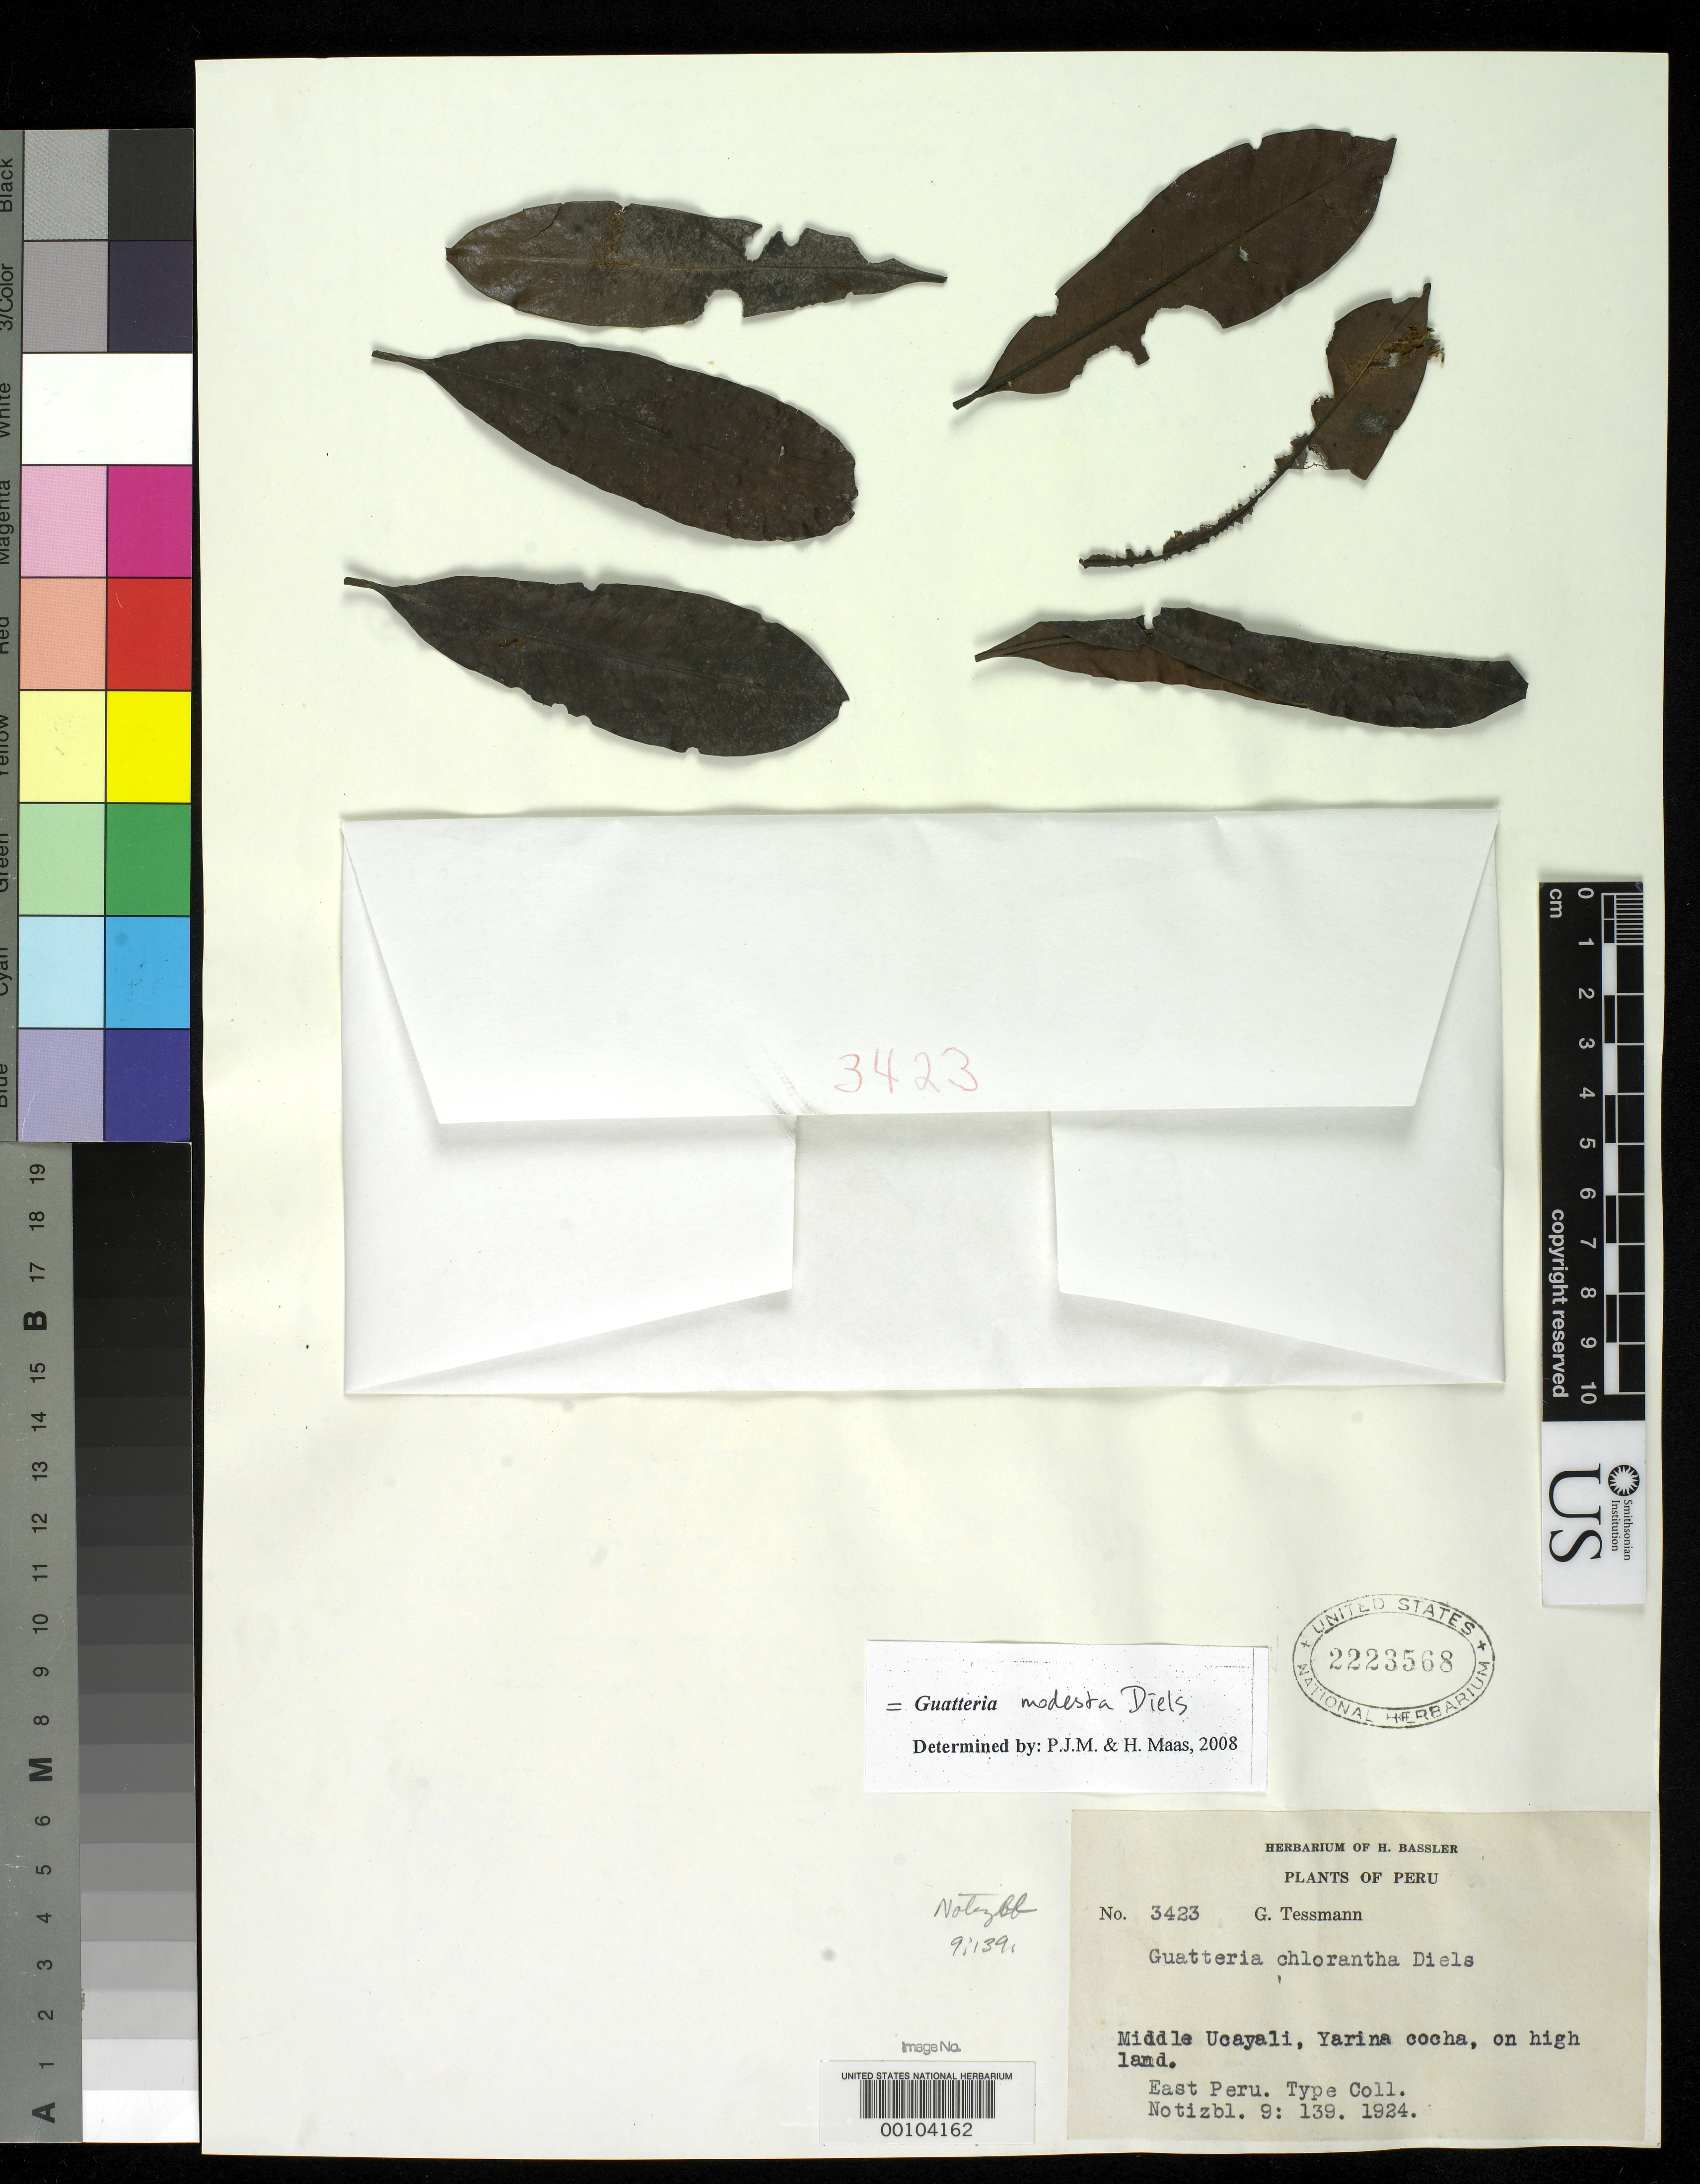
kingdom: Plantae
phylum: Tracheophyta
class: Magnoliopsida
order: Magnoliales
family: Annonaceae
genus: Guatteria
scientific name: Guatteria chlorantha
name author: Diels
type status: Isotype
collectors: G. Tessmann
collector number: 3423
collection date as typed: Dec 1923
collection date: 1923-12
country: Peru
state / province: Loreto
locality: Yarina Cocha, Rio Ucayali.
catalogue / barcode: US 2223568